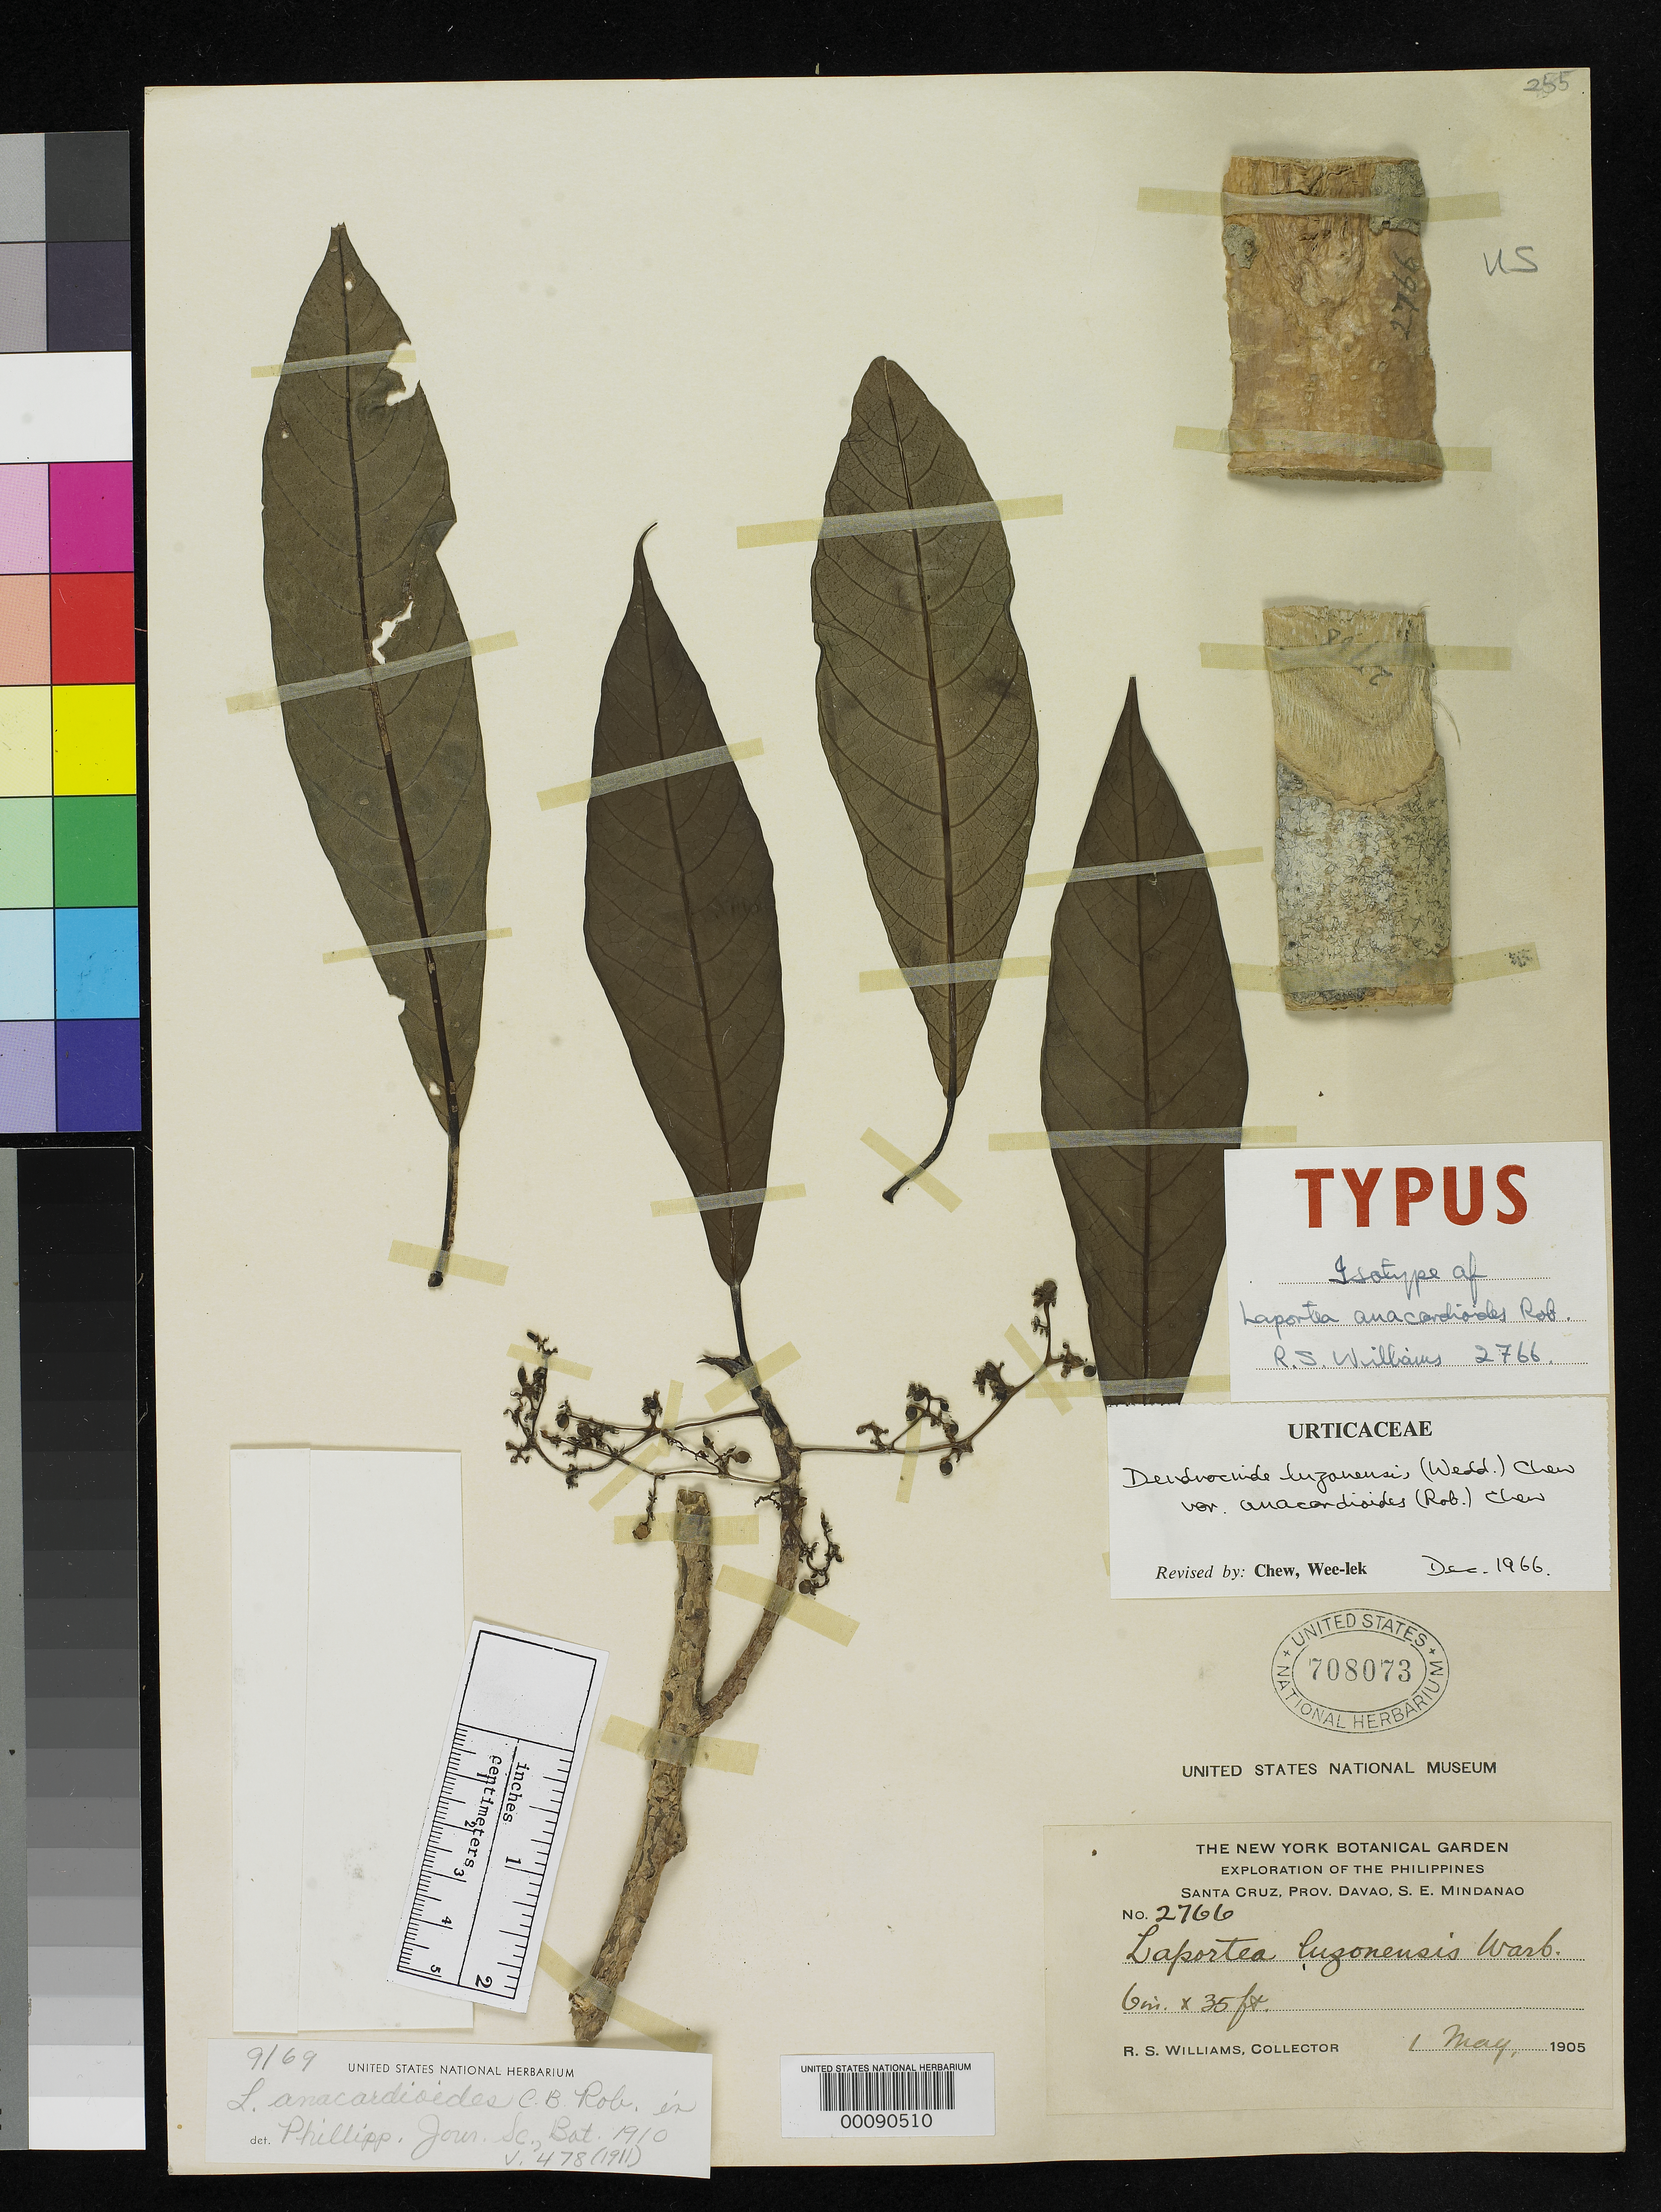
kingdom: Plantae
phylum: Tracheophyta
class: Magnoliopsida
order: Rosales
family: Urticaceae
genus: Laportea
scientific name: Laportea anacardioides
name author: C.B. Rob.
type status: Isotype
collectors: R. S. Williams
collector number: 2766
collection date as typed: May 1965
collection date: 1965-05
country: Philippines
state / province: Davao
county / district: Davao del Sur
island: Mindanao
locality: Santa Cruz.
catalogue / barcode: US 708073